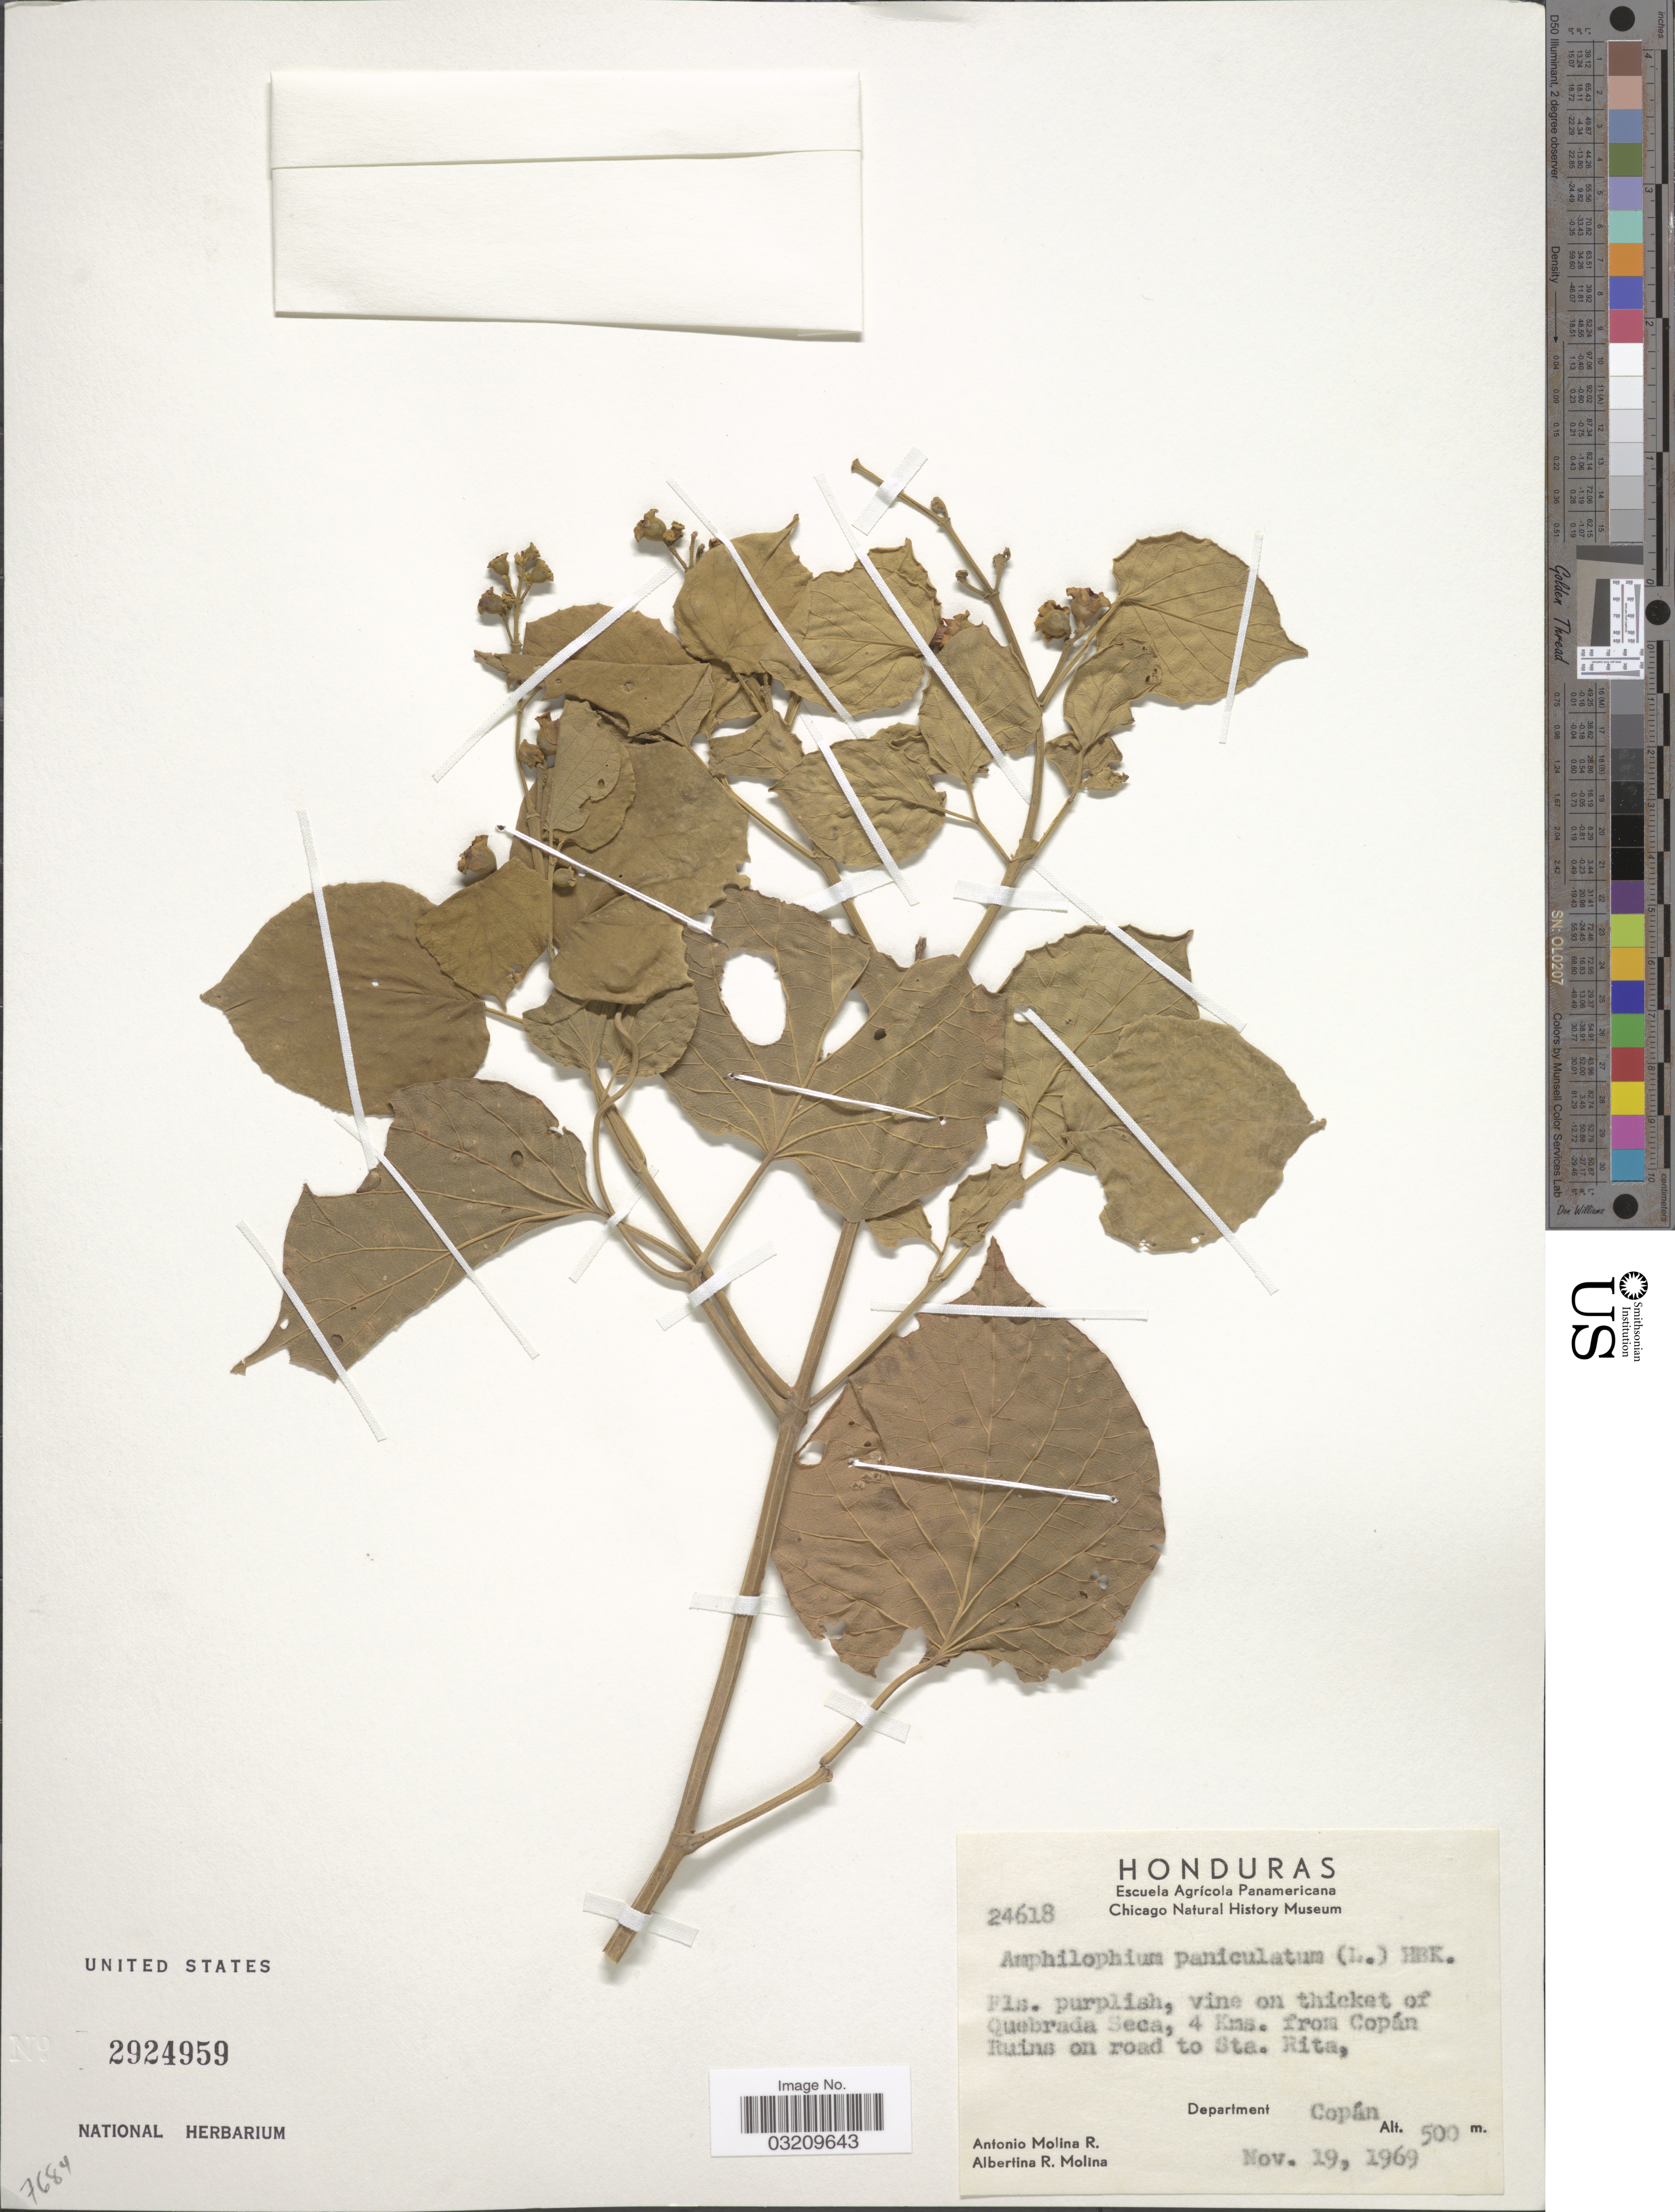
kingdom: Plantae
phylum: Tracheophyta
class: Magnoliopsida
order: Lamiales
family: Bignoniaceae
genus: Amphilophium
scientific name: Amphilophium paniculatum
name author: (L.) Kunth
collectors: A. Molina R. & A. R. Molina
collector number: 24618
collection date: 1969-11-19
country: Honduras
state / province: Copán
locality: Vine on thicket of Quebrada Seca, 4 Kms. from Copán. Ruins on road to Sta. Rita, Department Copán.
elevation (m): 500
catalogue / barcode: US 2924959